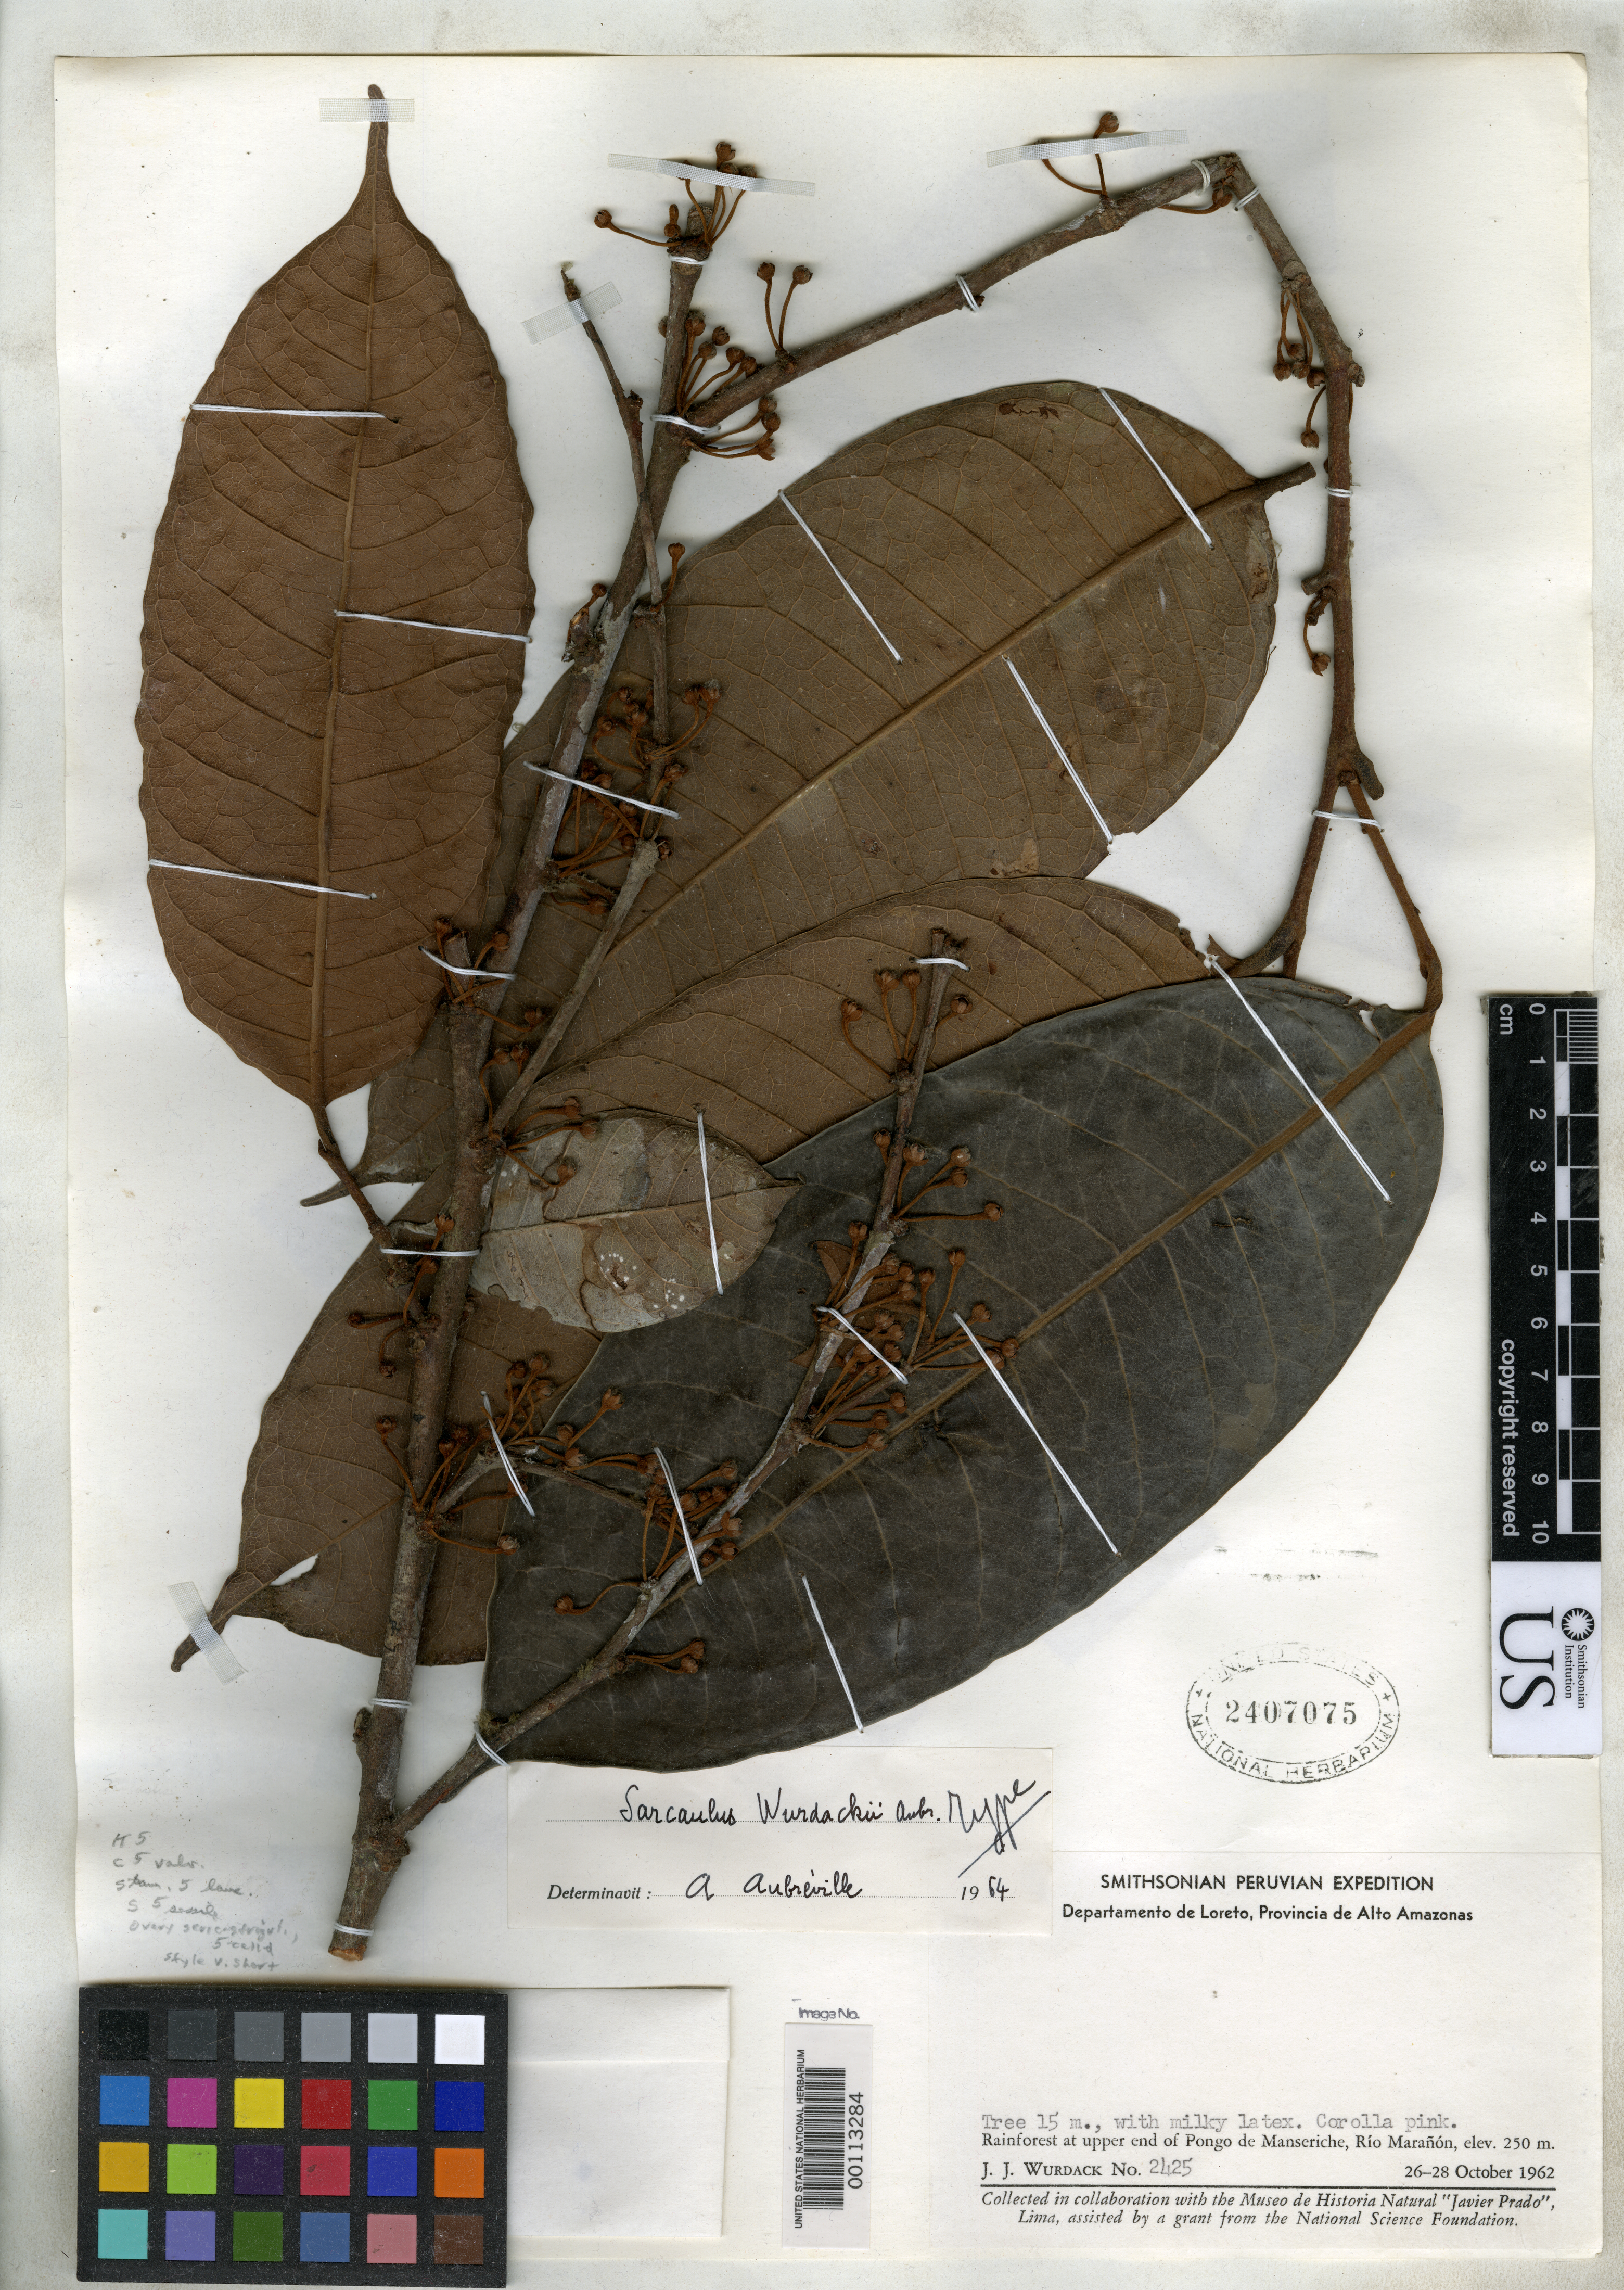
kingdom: Plantae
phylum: Tracheophyta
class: Magnoliopsida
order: Ericales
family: Sapotaceae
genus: Sarcaulus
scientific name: Sarcaulus wurdackii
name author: Aubrév.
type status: Holotype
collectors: J. J. Wurdack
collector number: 2425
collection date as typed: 26 Oct 1962 to 28 Oct 1962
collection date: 1962-10-26/1962-10-28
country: Peru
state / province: Loreto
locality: Pongo de Manseriche, Rio Maranon.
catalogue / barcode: US 2407075